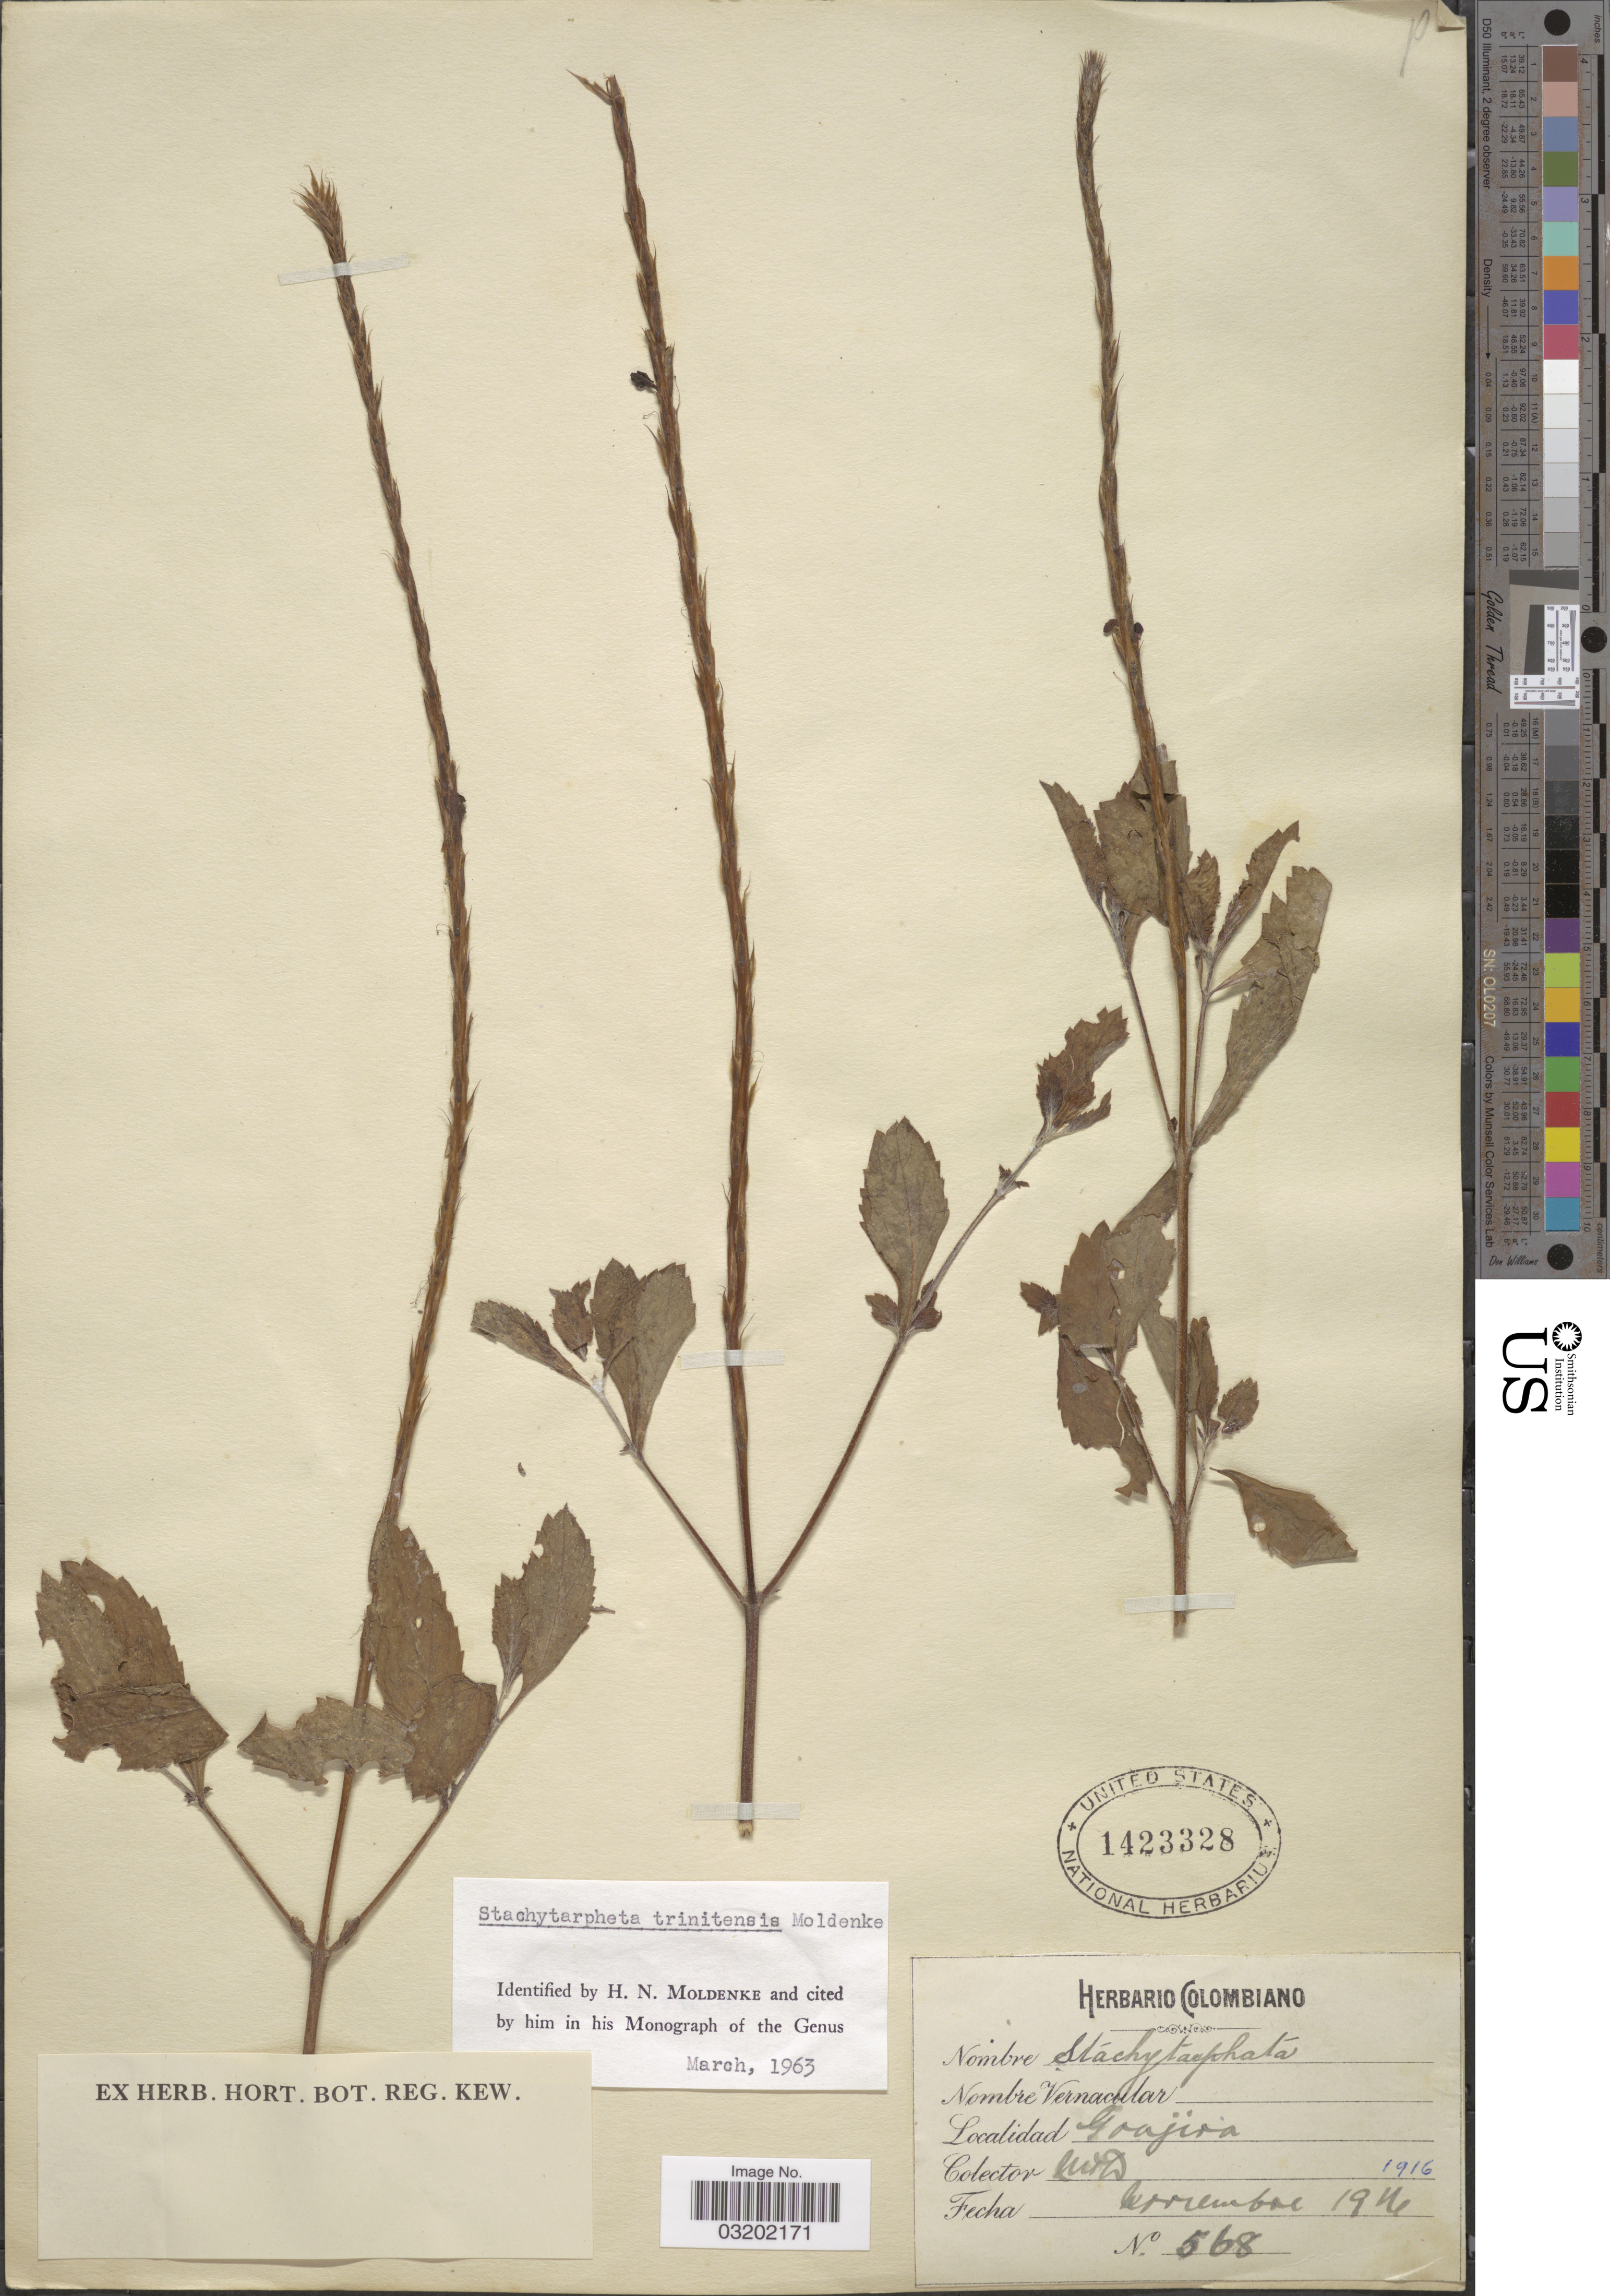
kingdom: Plantae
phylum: Tracheophyta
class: Magnoliopsida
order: Lamiales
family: Verbenaceae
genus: Stachytarpheta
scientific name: Stachytarpheta trinitensis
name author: Moldenke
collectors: M. T. Dawe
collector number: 568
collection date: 1916-11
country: Colombia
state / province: La Guajira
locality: Goajira.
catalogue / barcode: US 1423328